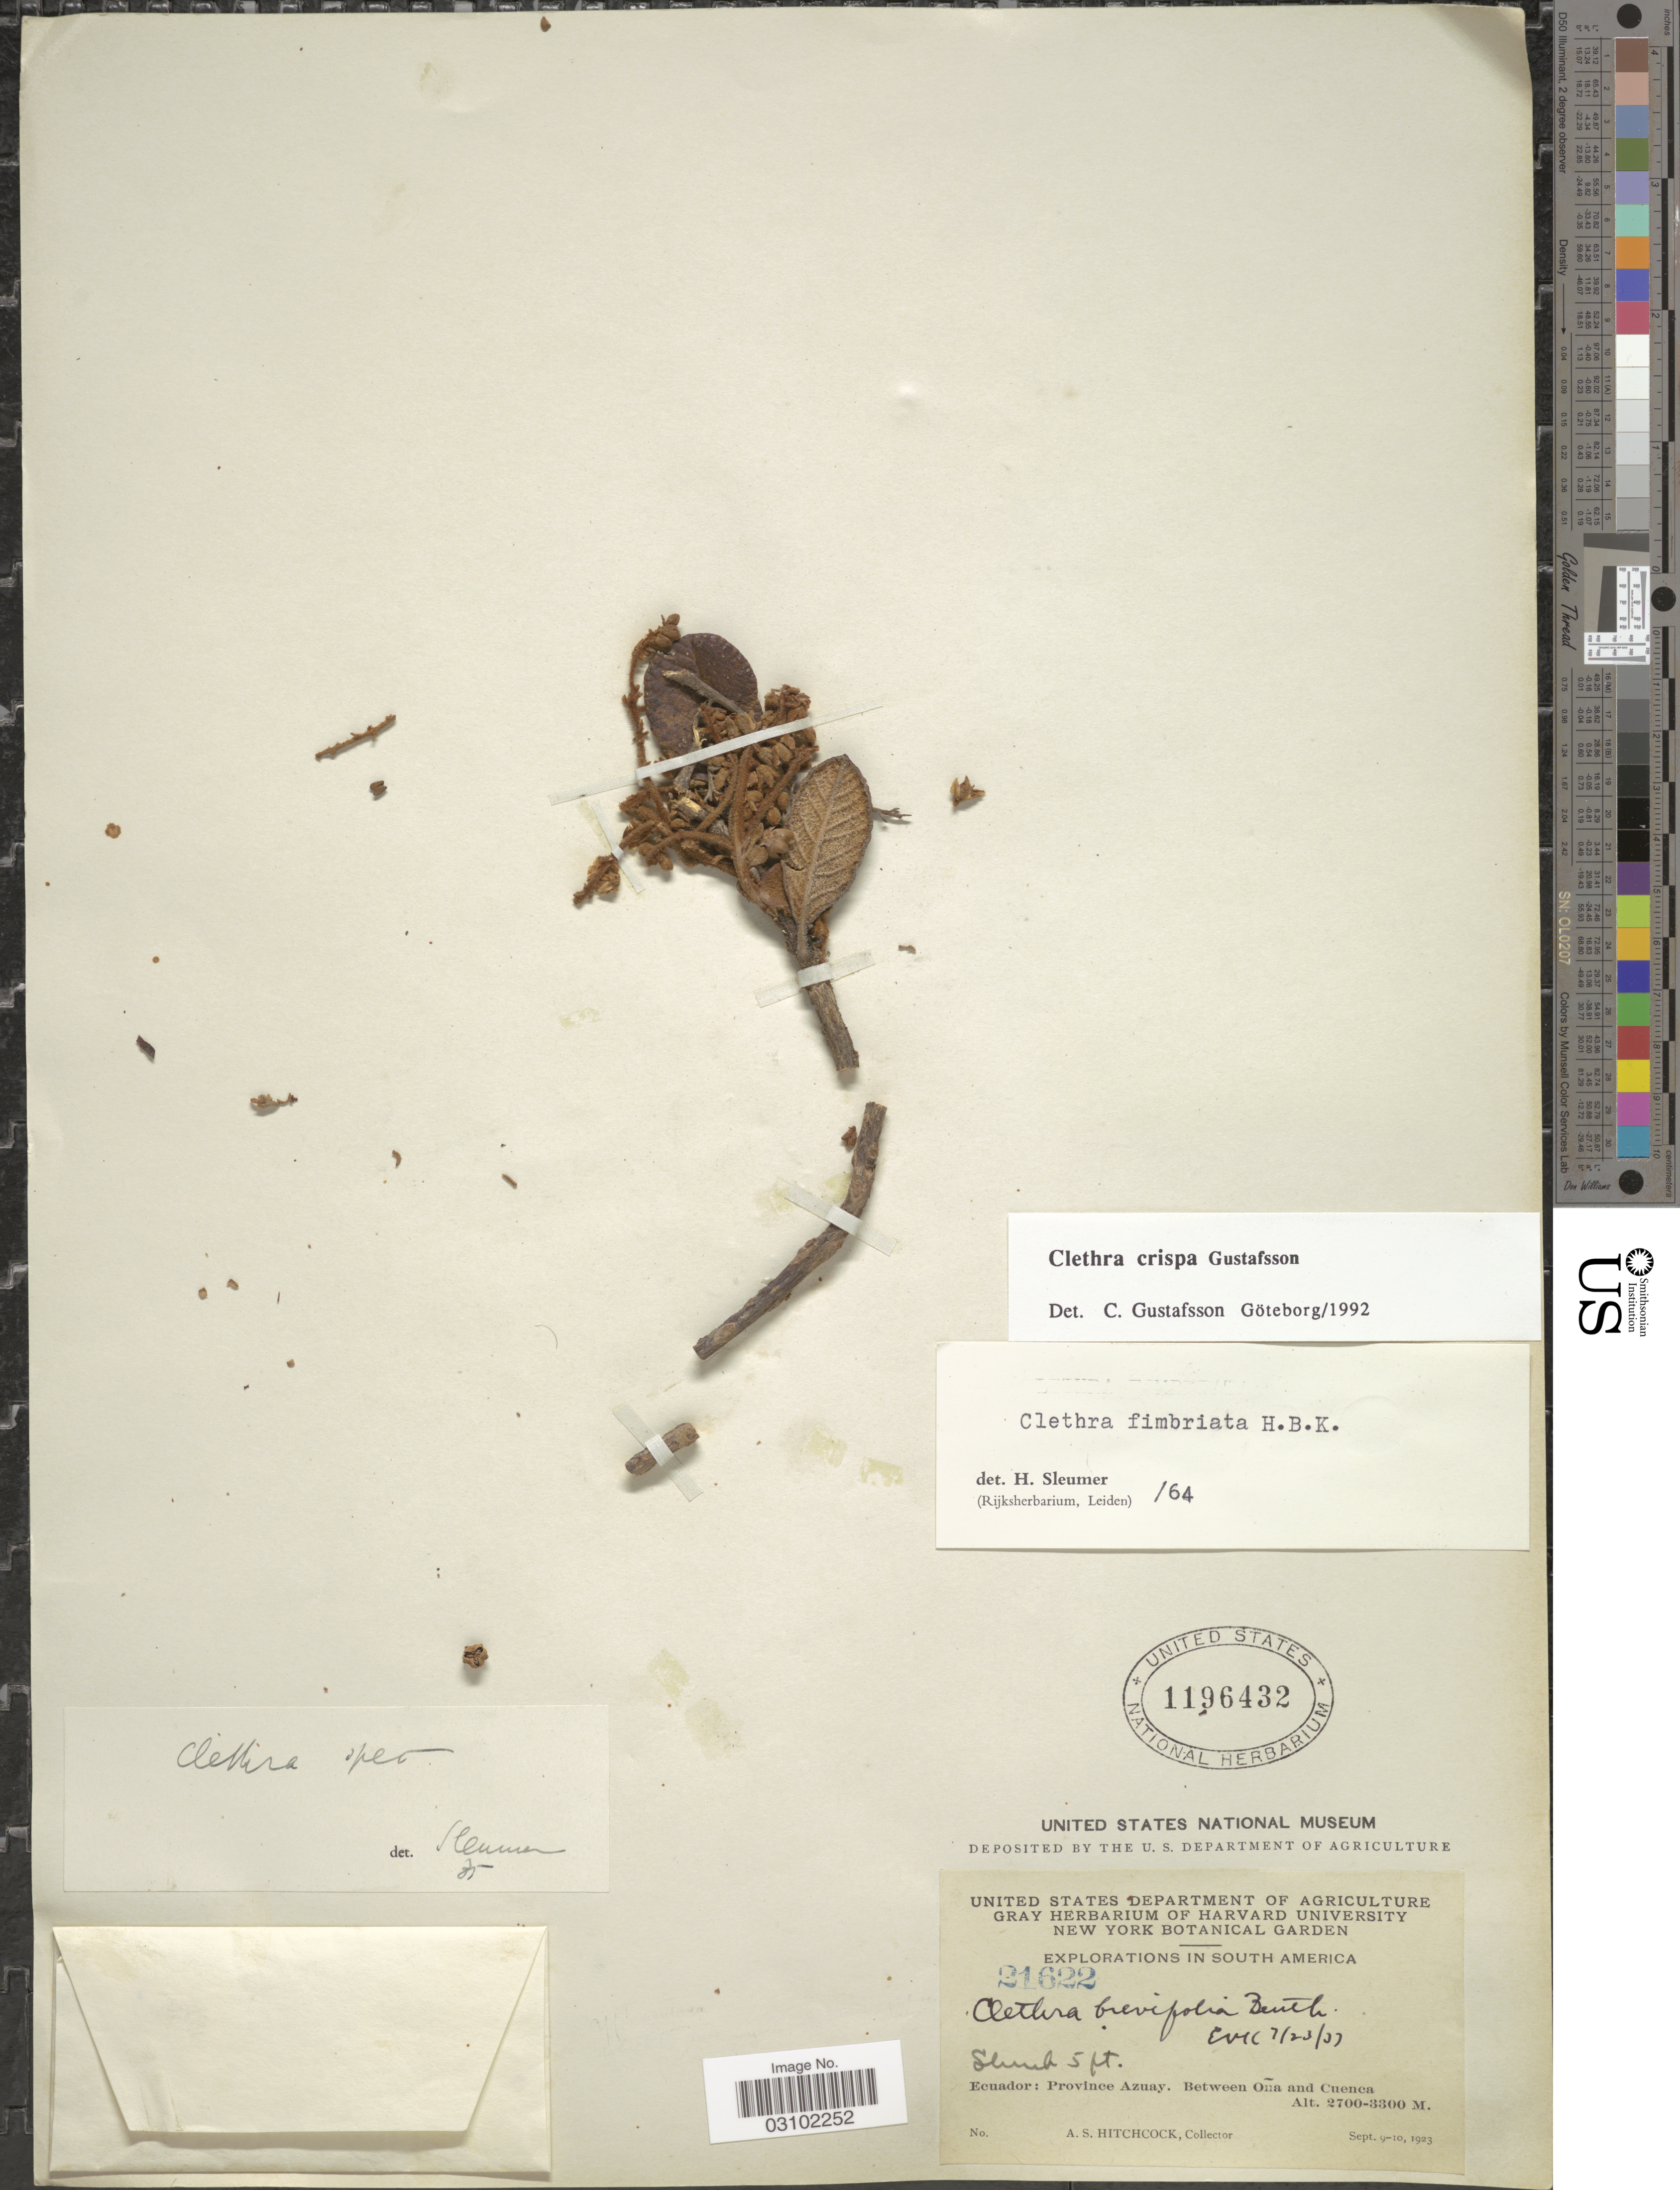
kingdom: Plantae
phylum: Tracheophyta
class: Magnoliopsida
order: Ericales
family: Clethraceae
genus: Clethra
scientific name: Clethra crispa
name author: C. Gust.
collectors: A. S. Hitchcock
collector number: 21622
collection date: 1923-09-09/1923-09-10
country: Ecuador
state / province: Azuay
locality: Province Azuay, Between Oña and Cuenca.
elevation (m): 2700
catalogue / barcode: US 1196432